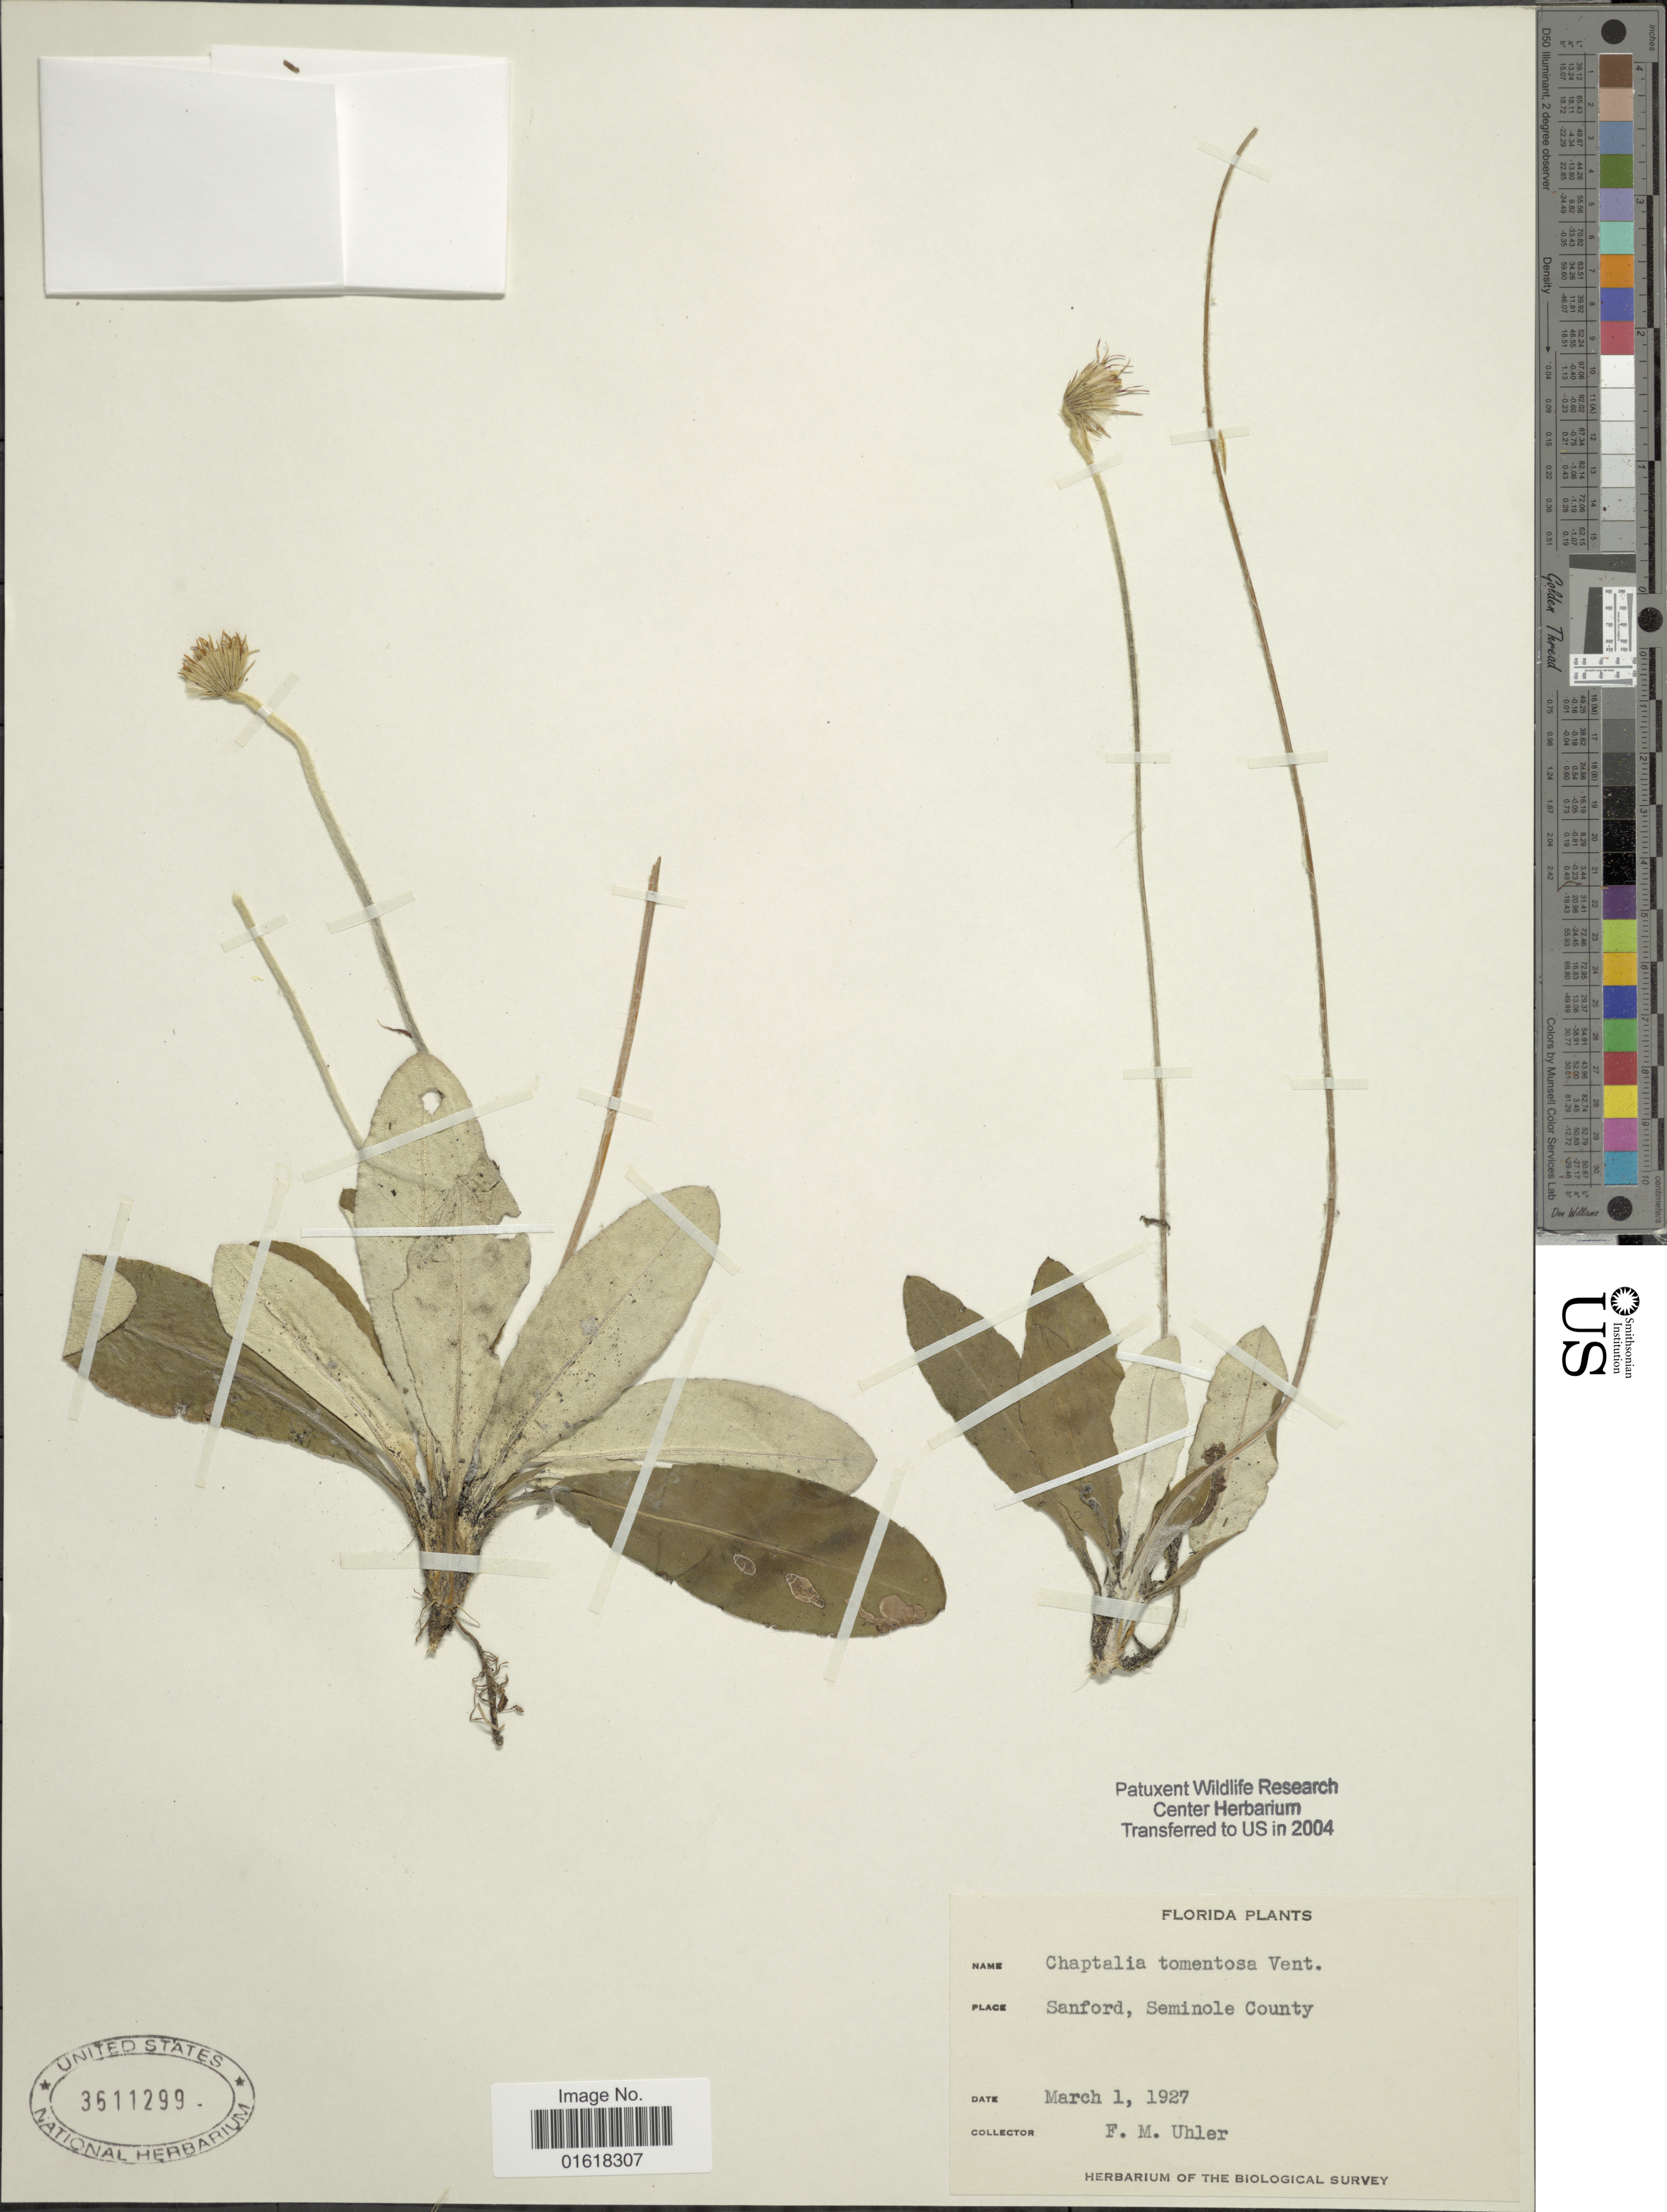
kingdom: Plantae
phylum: Tracheophyta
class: Magnoliopsida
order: Asterales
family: Asteraceae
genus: Chaptalia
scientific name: Chaptalia tomentosa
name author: Vent.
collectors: F. M. Uhler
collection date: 1927-03-01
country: United States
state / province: Florida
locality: Sanford, Seminole County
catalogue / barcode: US 3611299